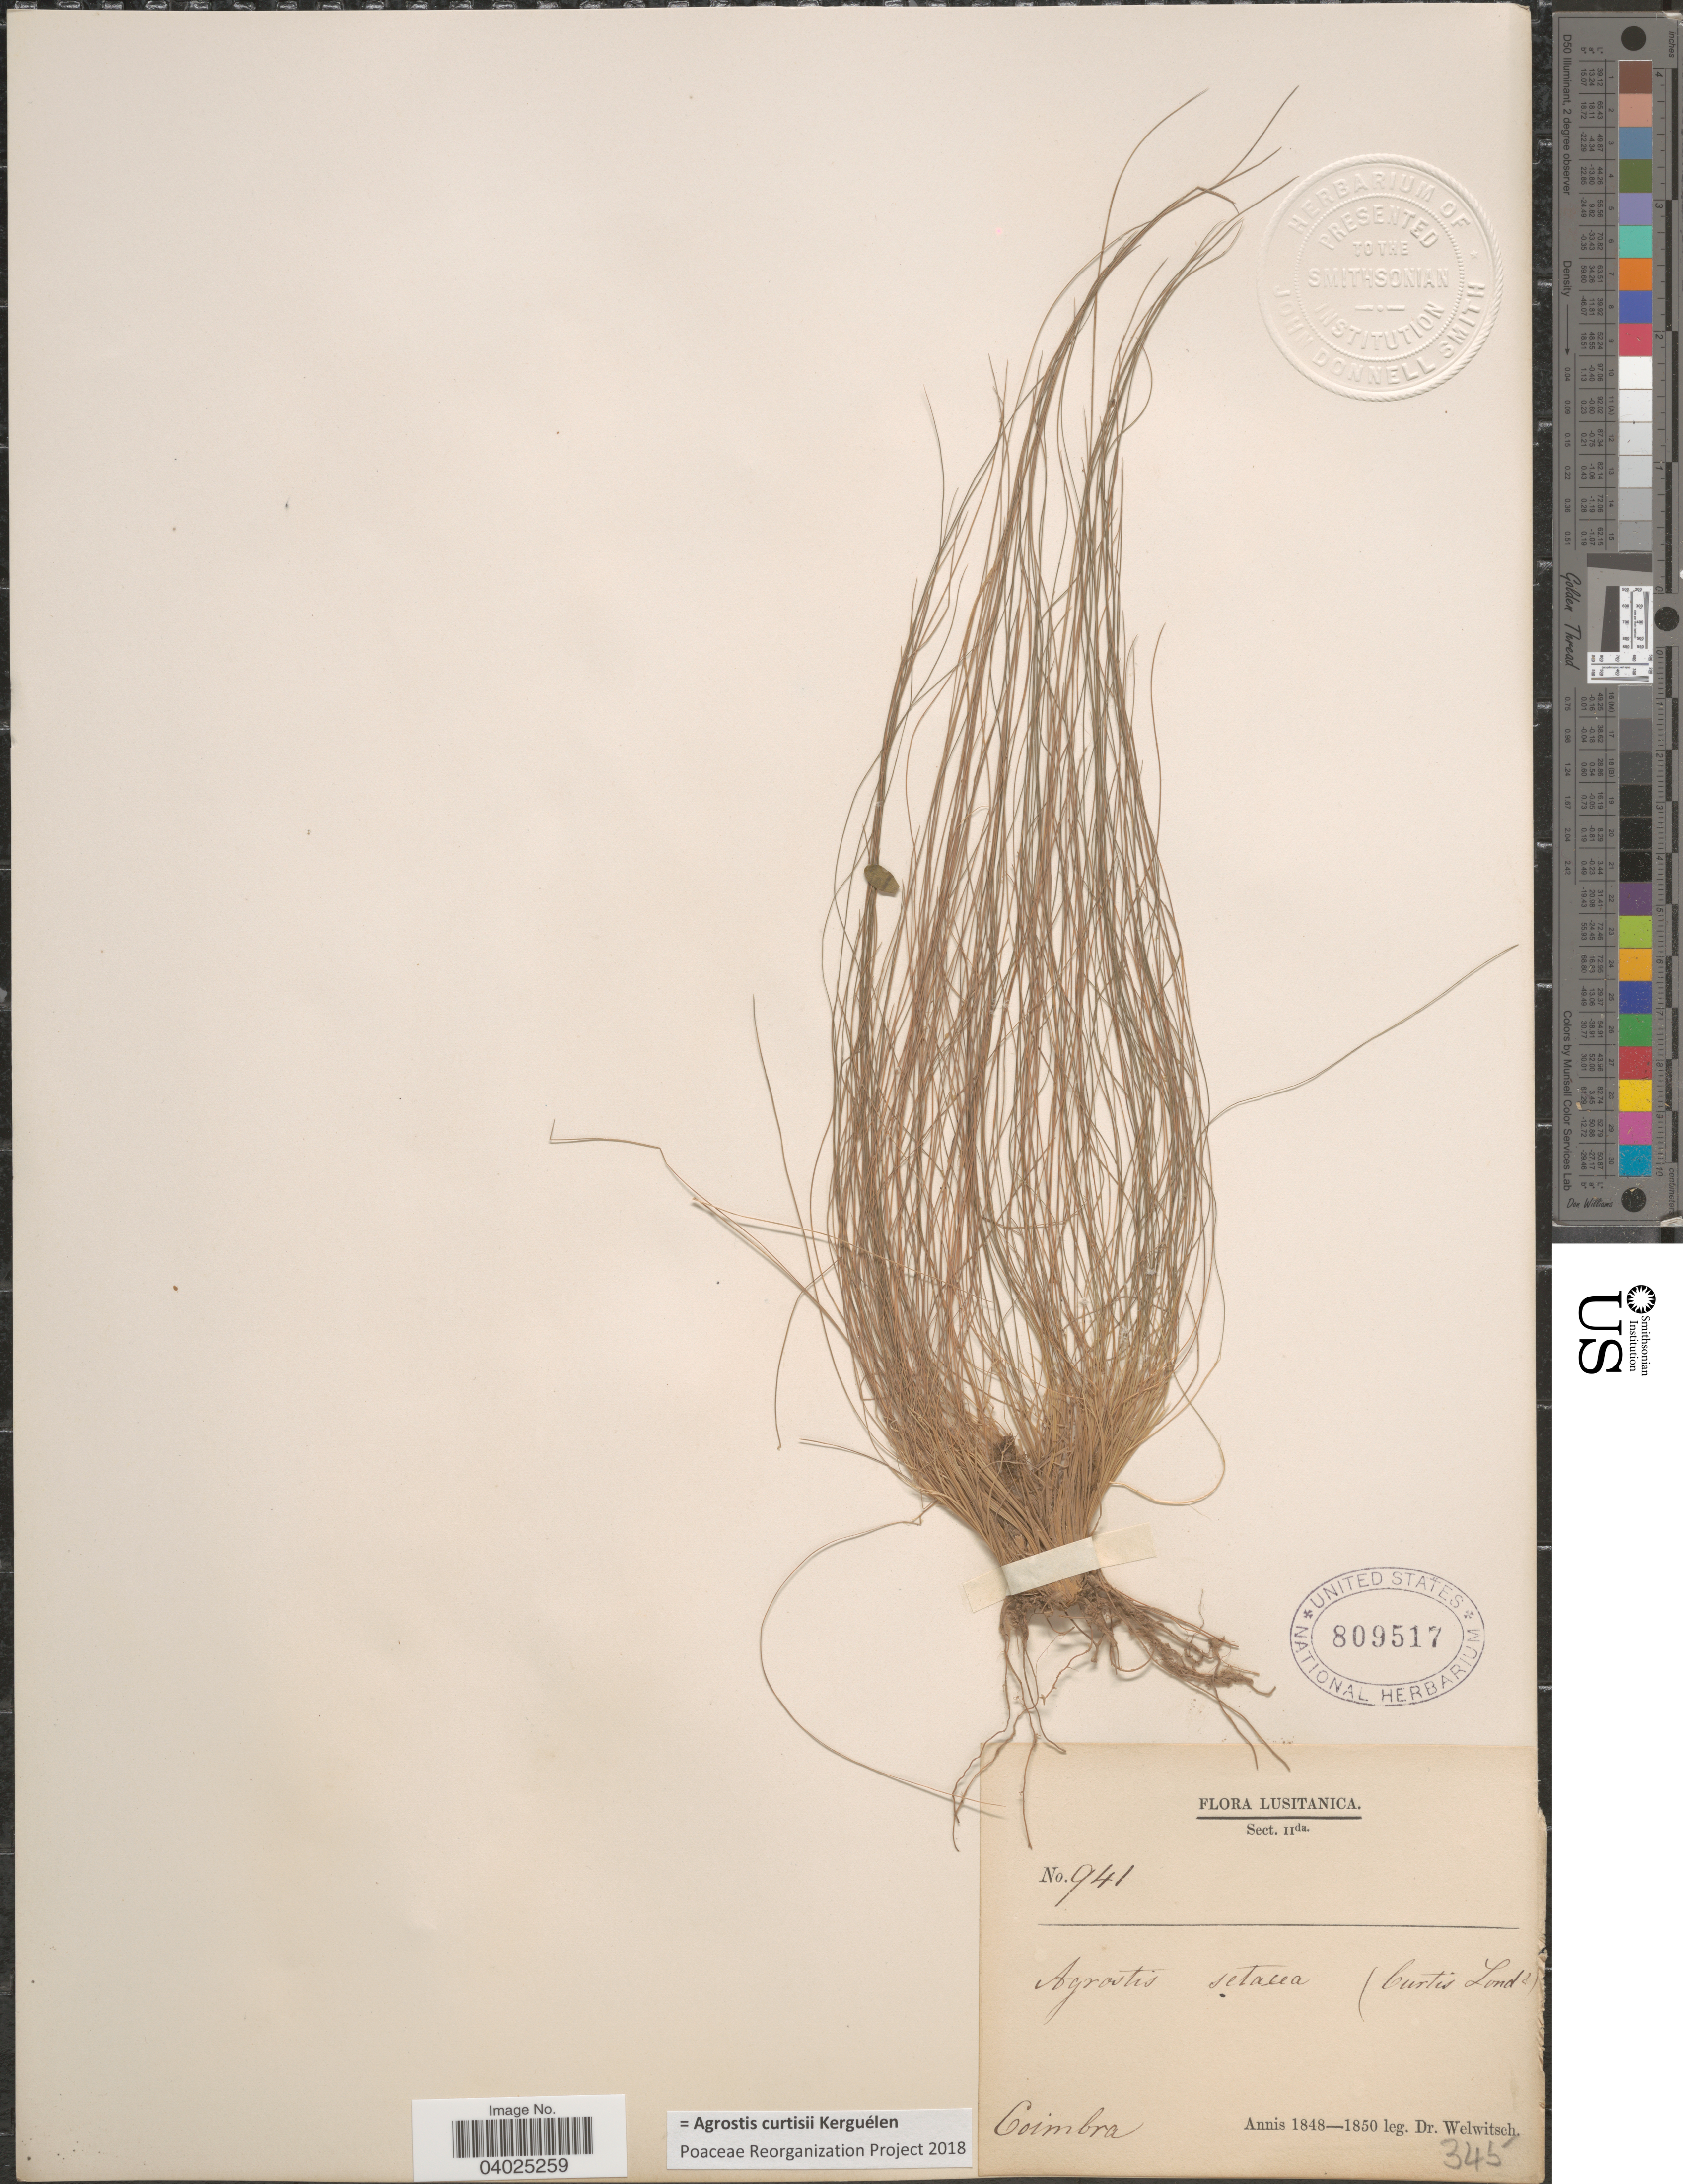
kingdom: Plantae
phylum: Tracheophyta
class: Liliopsida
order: Poales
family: Poaceae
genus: Alpagrostis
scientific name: Alpagrostis curtisii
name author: (Kerguélen) P.M. Peterson et al.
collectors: -. Welwitsch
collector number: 345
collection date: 1848/1850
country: Portugal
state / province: Coimbra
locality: Lusitanica.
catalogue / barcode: US 809517